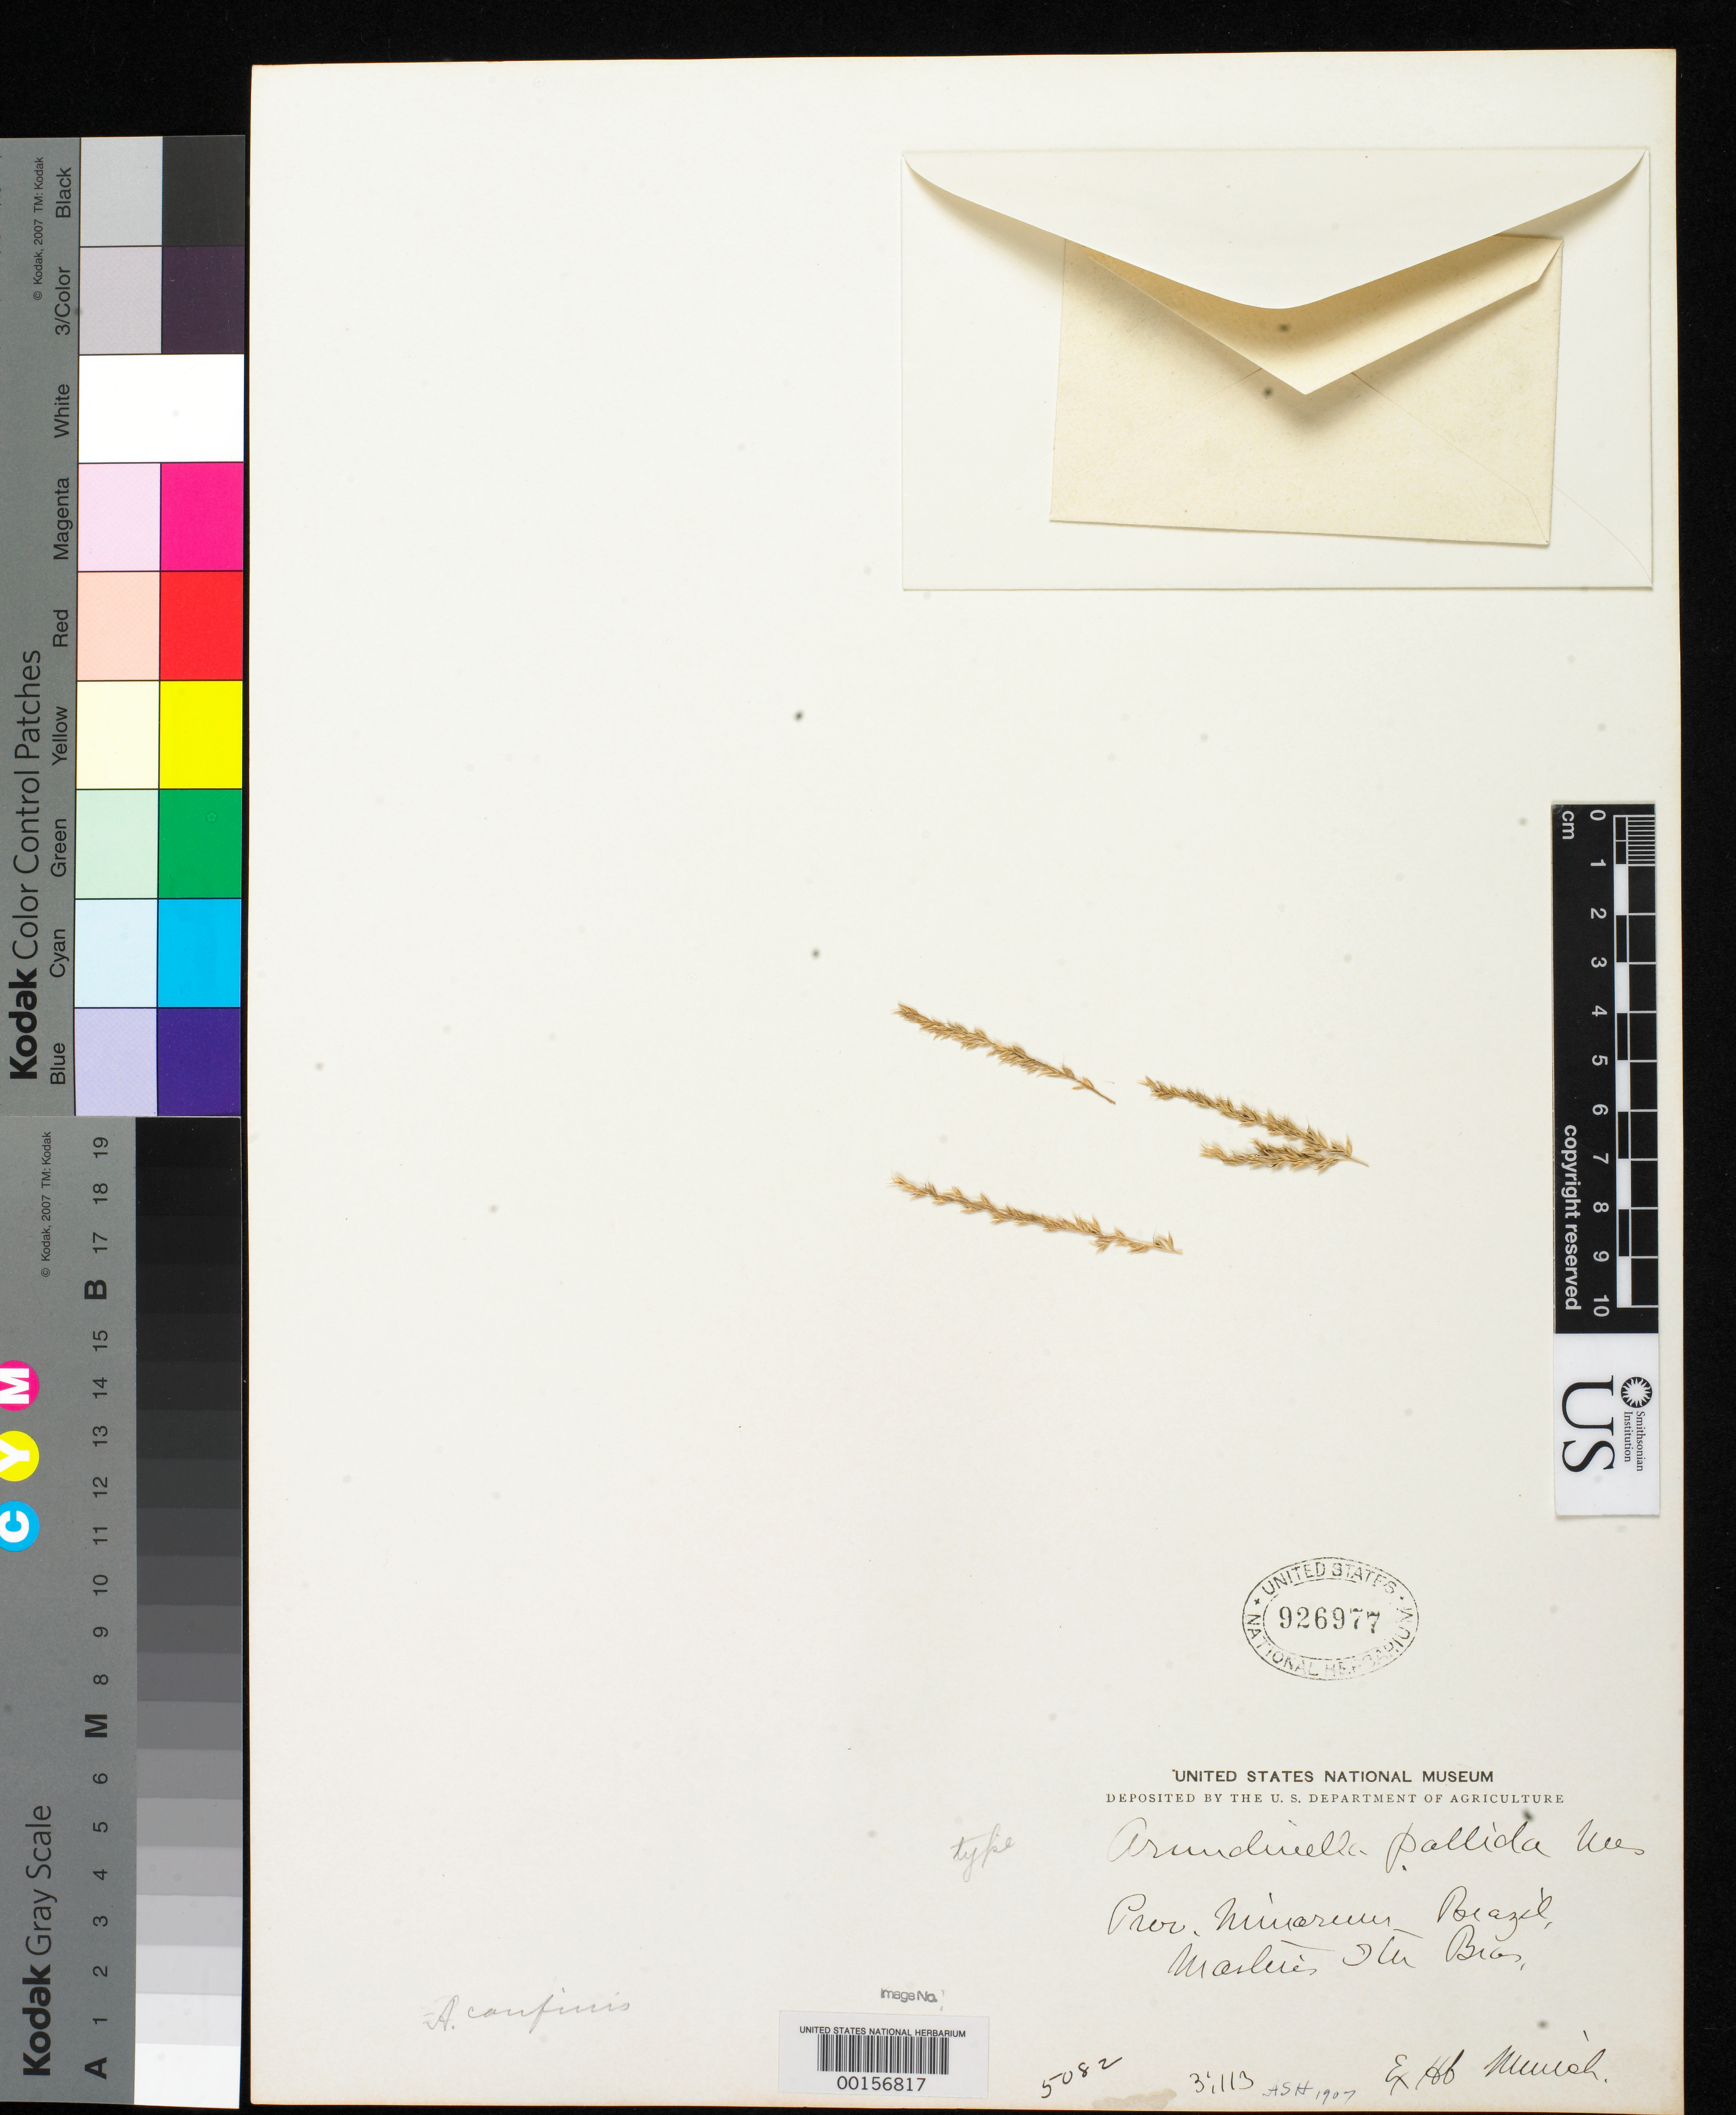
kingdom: Plantae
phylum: Tracheophyta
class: Liliopsida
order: Poales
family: Poaceae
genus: Arundinella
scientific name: Arundinella pallida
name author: Nees in Mart.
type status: Type Fragment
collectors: C. F. Martius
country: Brazil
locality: Minarum, in altis petrosis Serro Frio.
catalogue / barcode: US 926977